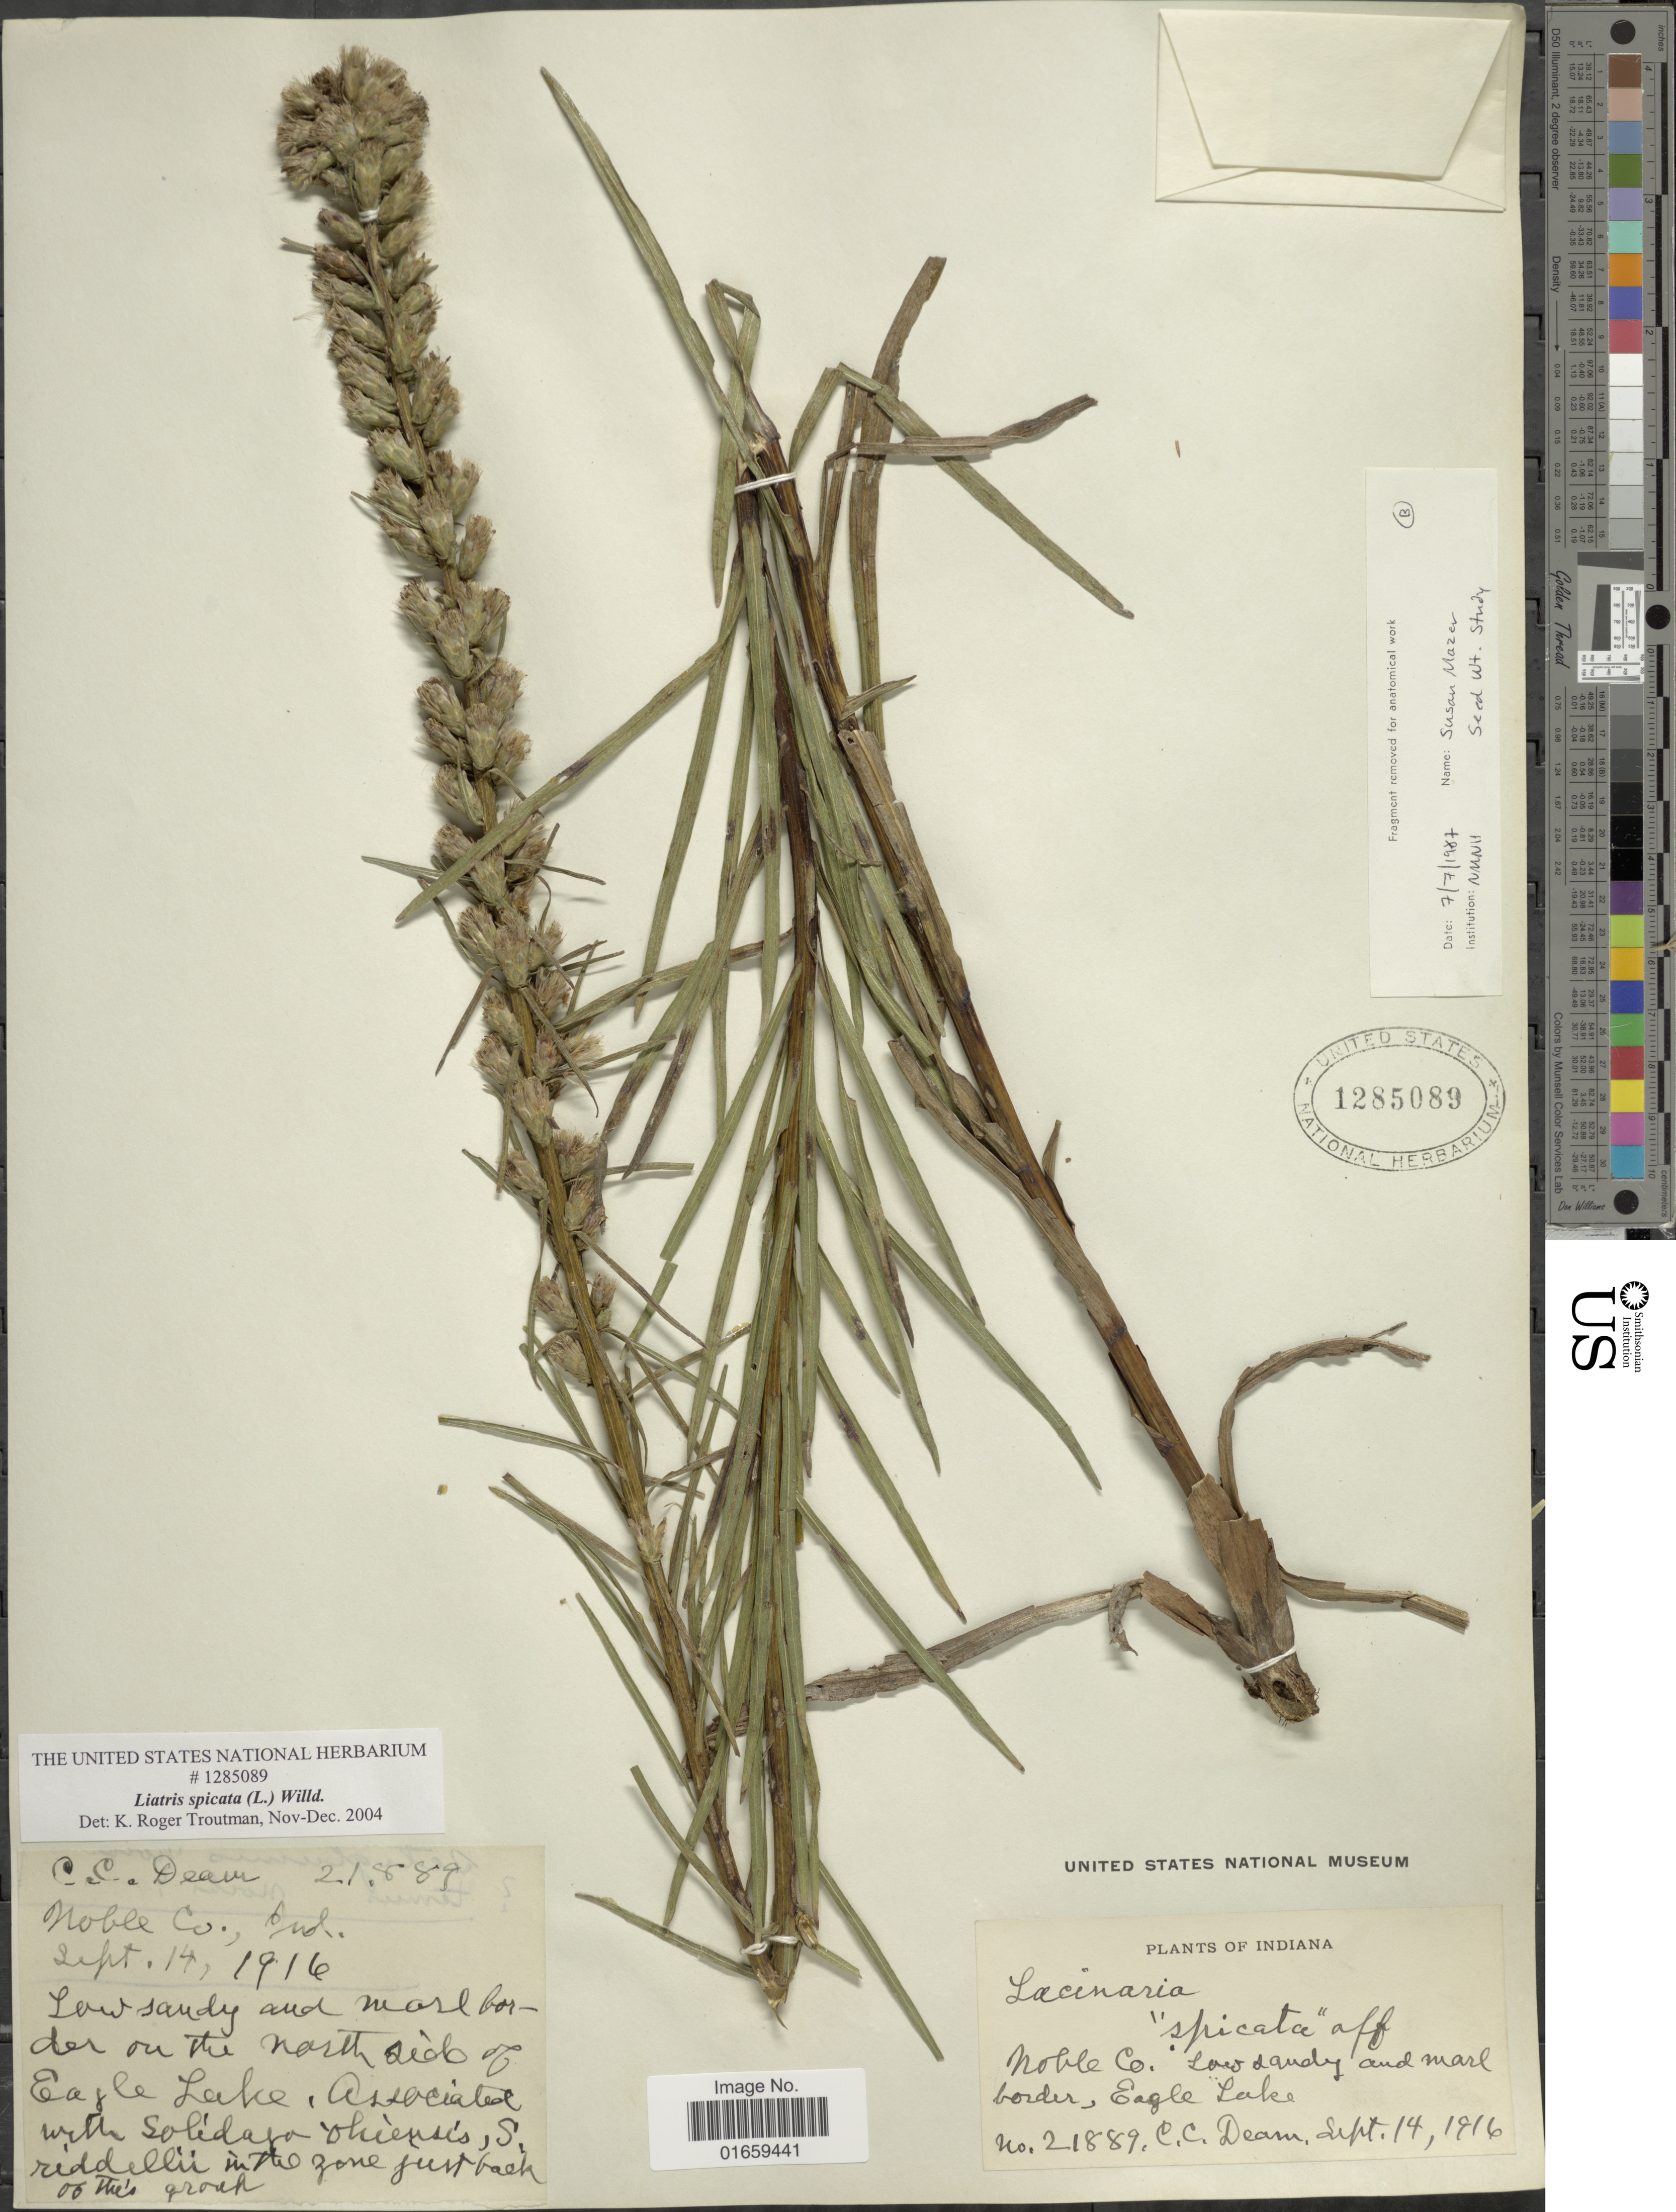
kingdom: Plantae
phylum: Tracheophyta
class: Magnoliopsida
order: Asterales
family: Asteraceae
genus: Liatris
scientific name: Liatris spicata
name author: (L.) Willd.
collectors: C. C. Deam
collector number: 21889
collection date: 1916-09-14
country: United States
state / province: Indiana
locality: Noble Co., low sandy and small border, Eagle Lake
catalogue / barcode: US 1285089